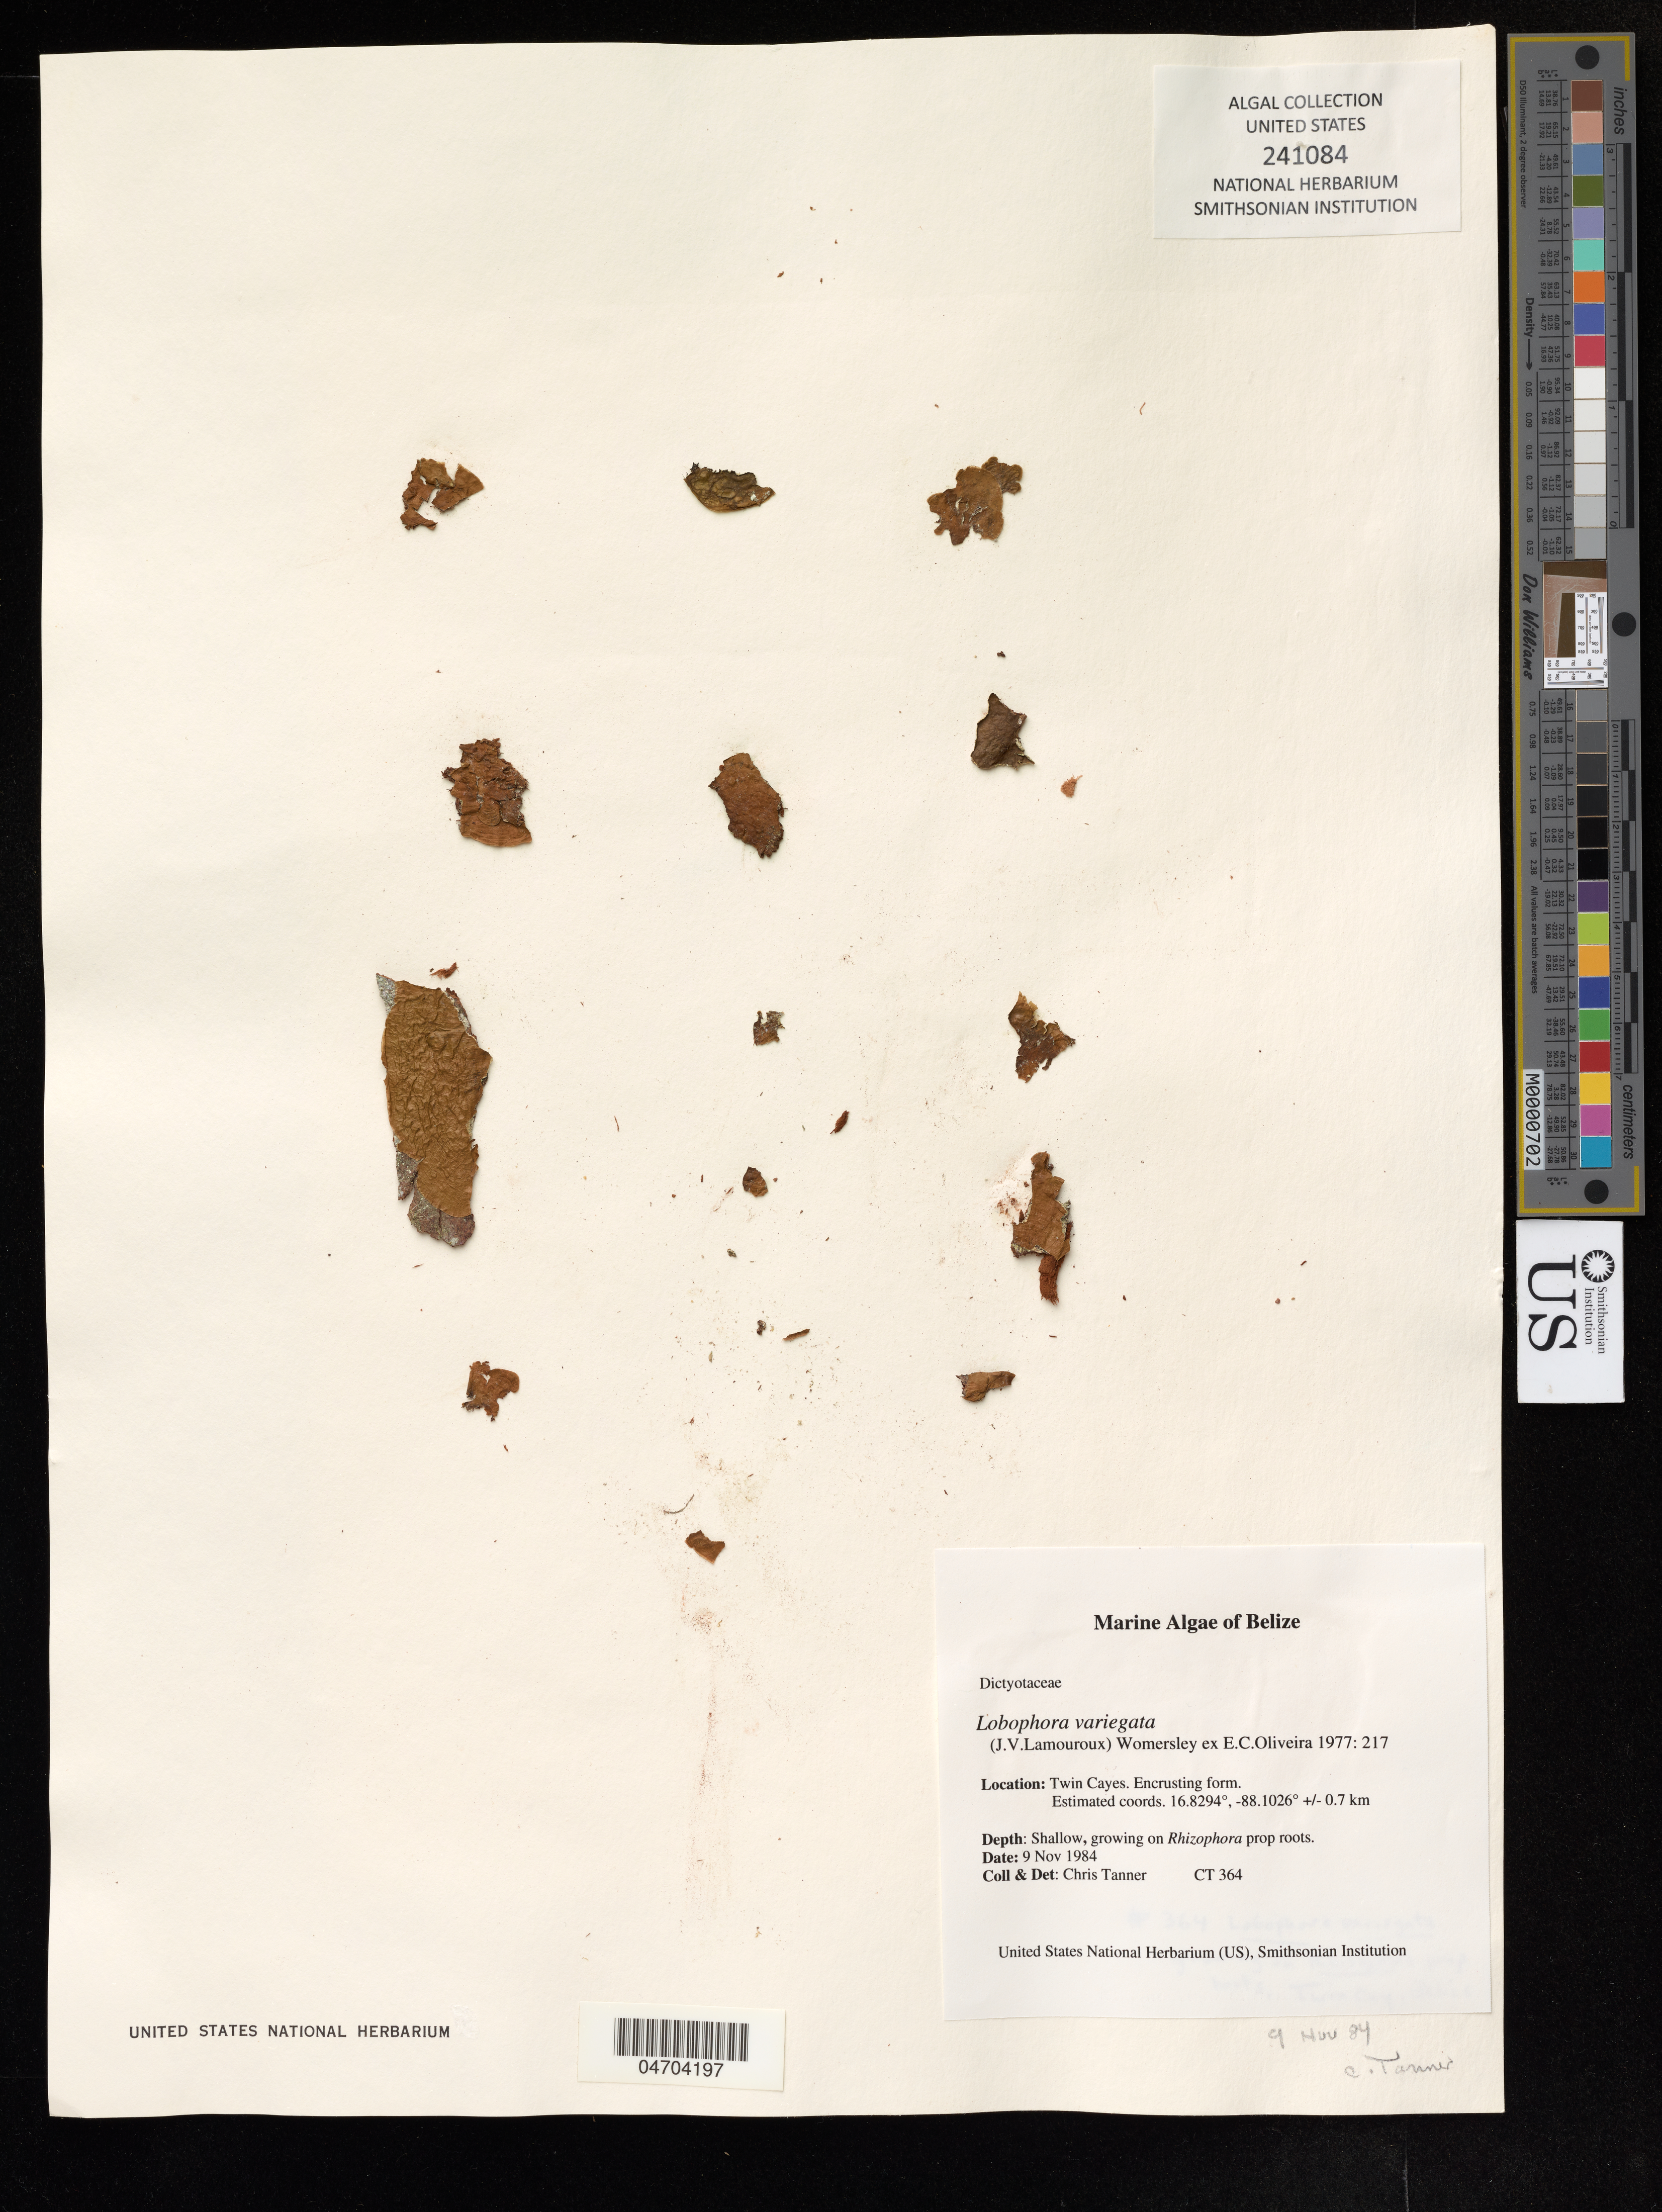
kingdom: Chromista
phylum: Ochrophyta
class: Phaeophyceae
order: Dictyotales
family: Dictyotaceae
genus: Lobophora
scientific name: Lobophora variegata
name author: (J.V.Lamouroux) Womersley & E.C. Oliveira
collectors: C. Tanner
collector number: CT 364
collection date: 1984-11-09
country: Belize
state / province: Belize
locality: Twin Cayes, Encrusting form.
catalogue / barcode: US 241084